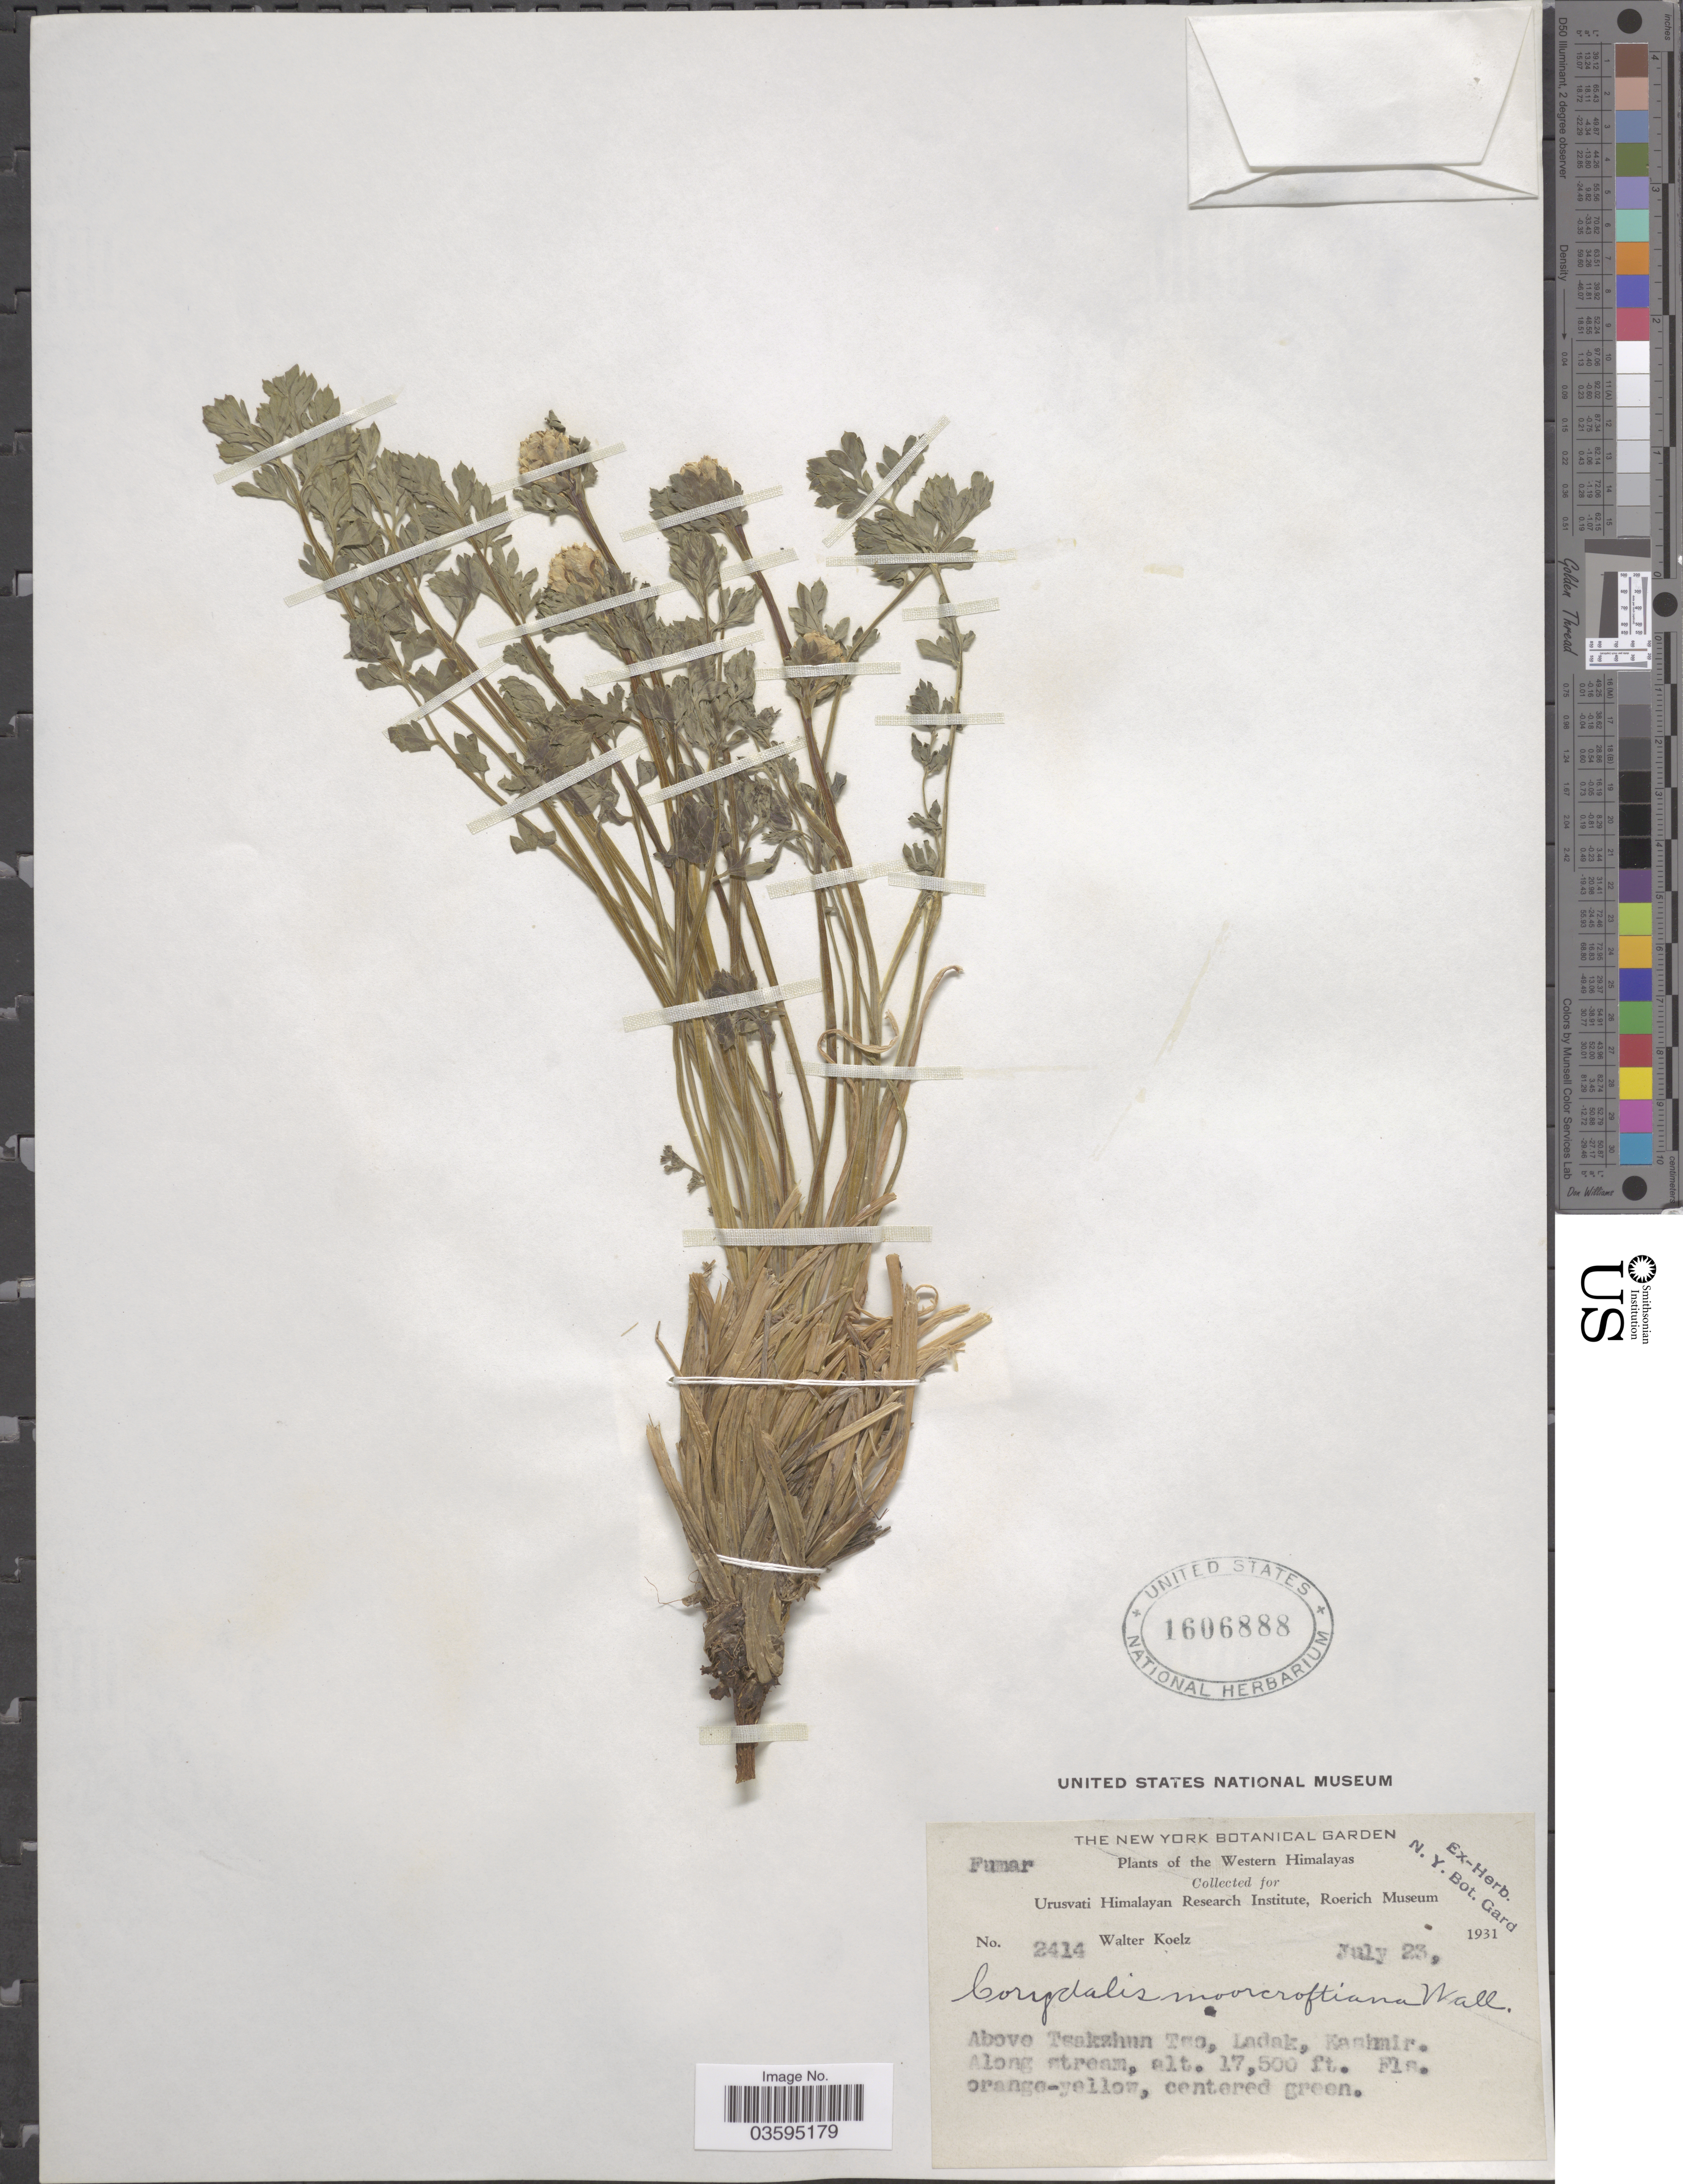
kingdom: Plantae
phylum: Tracheophyta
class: Magnoliopsida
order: Ranunculales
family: Papaveraceae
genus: Corydalis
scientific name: Corydalis moorcroftiana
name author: Wall. ex Hook. f. & Thomson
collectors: W. N. Koelz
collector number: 2414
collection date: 1931-07-23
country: India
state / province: Ladakh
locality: Western Himalayas. Above Tsakzhun Tso, Ladak, Kashmir.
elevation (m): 5334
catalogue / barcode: US 1606888